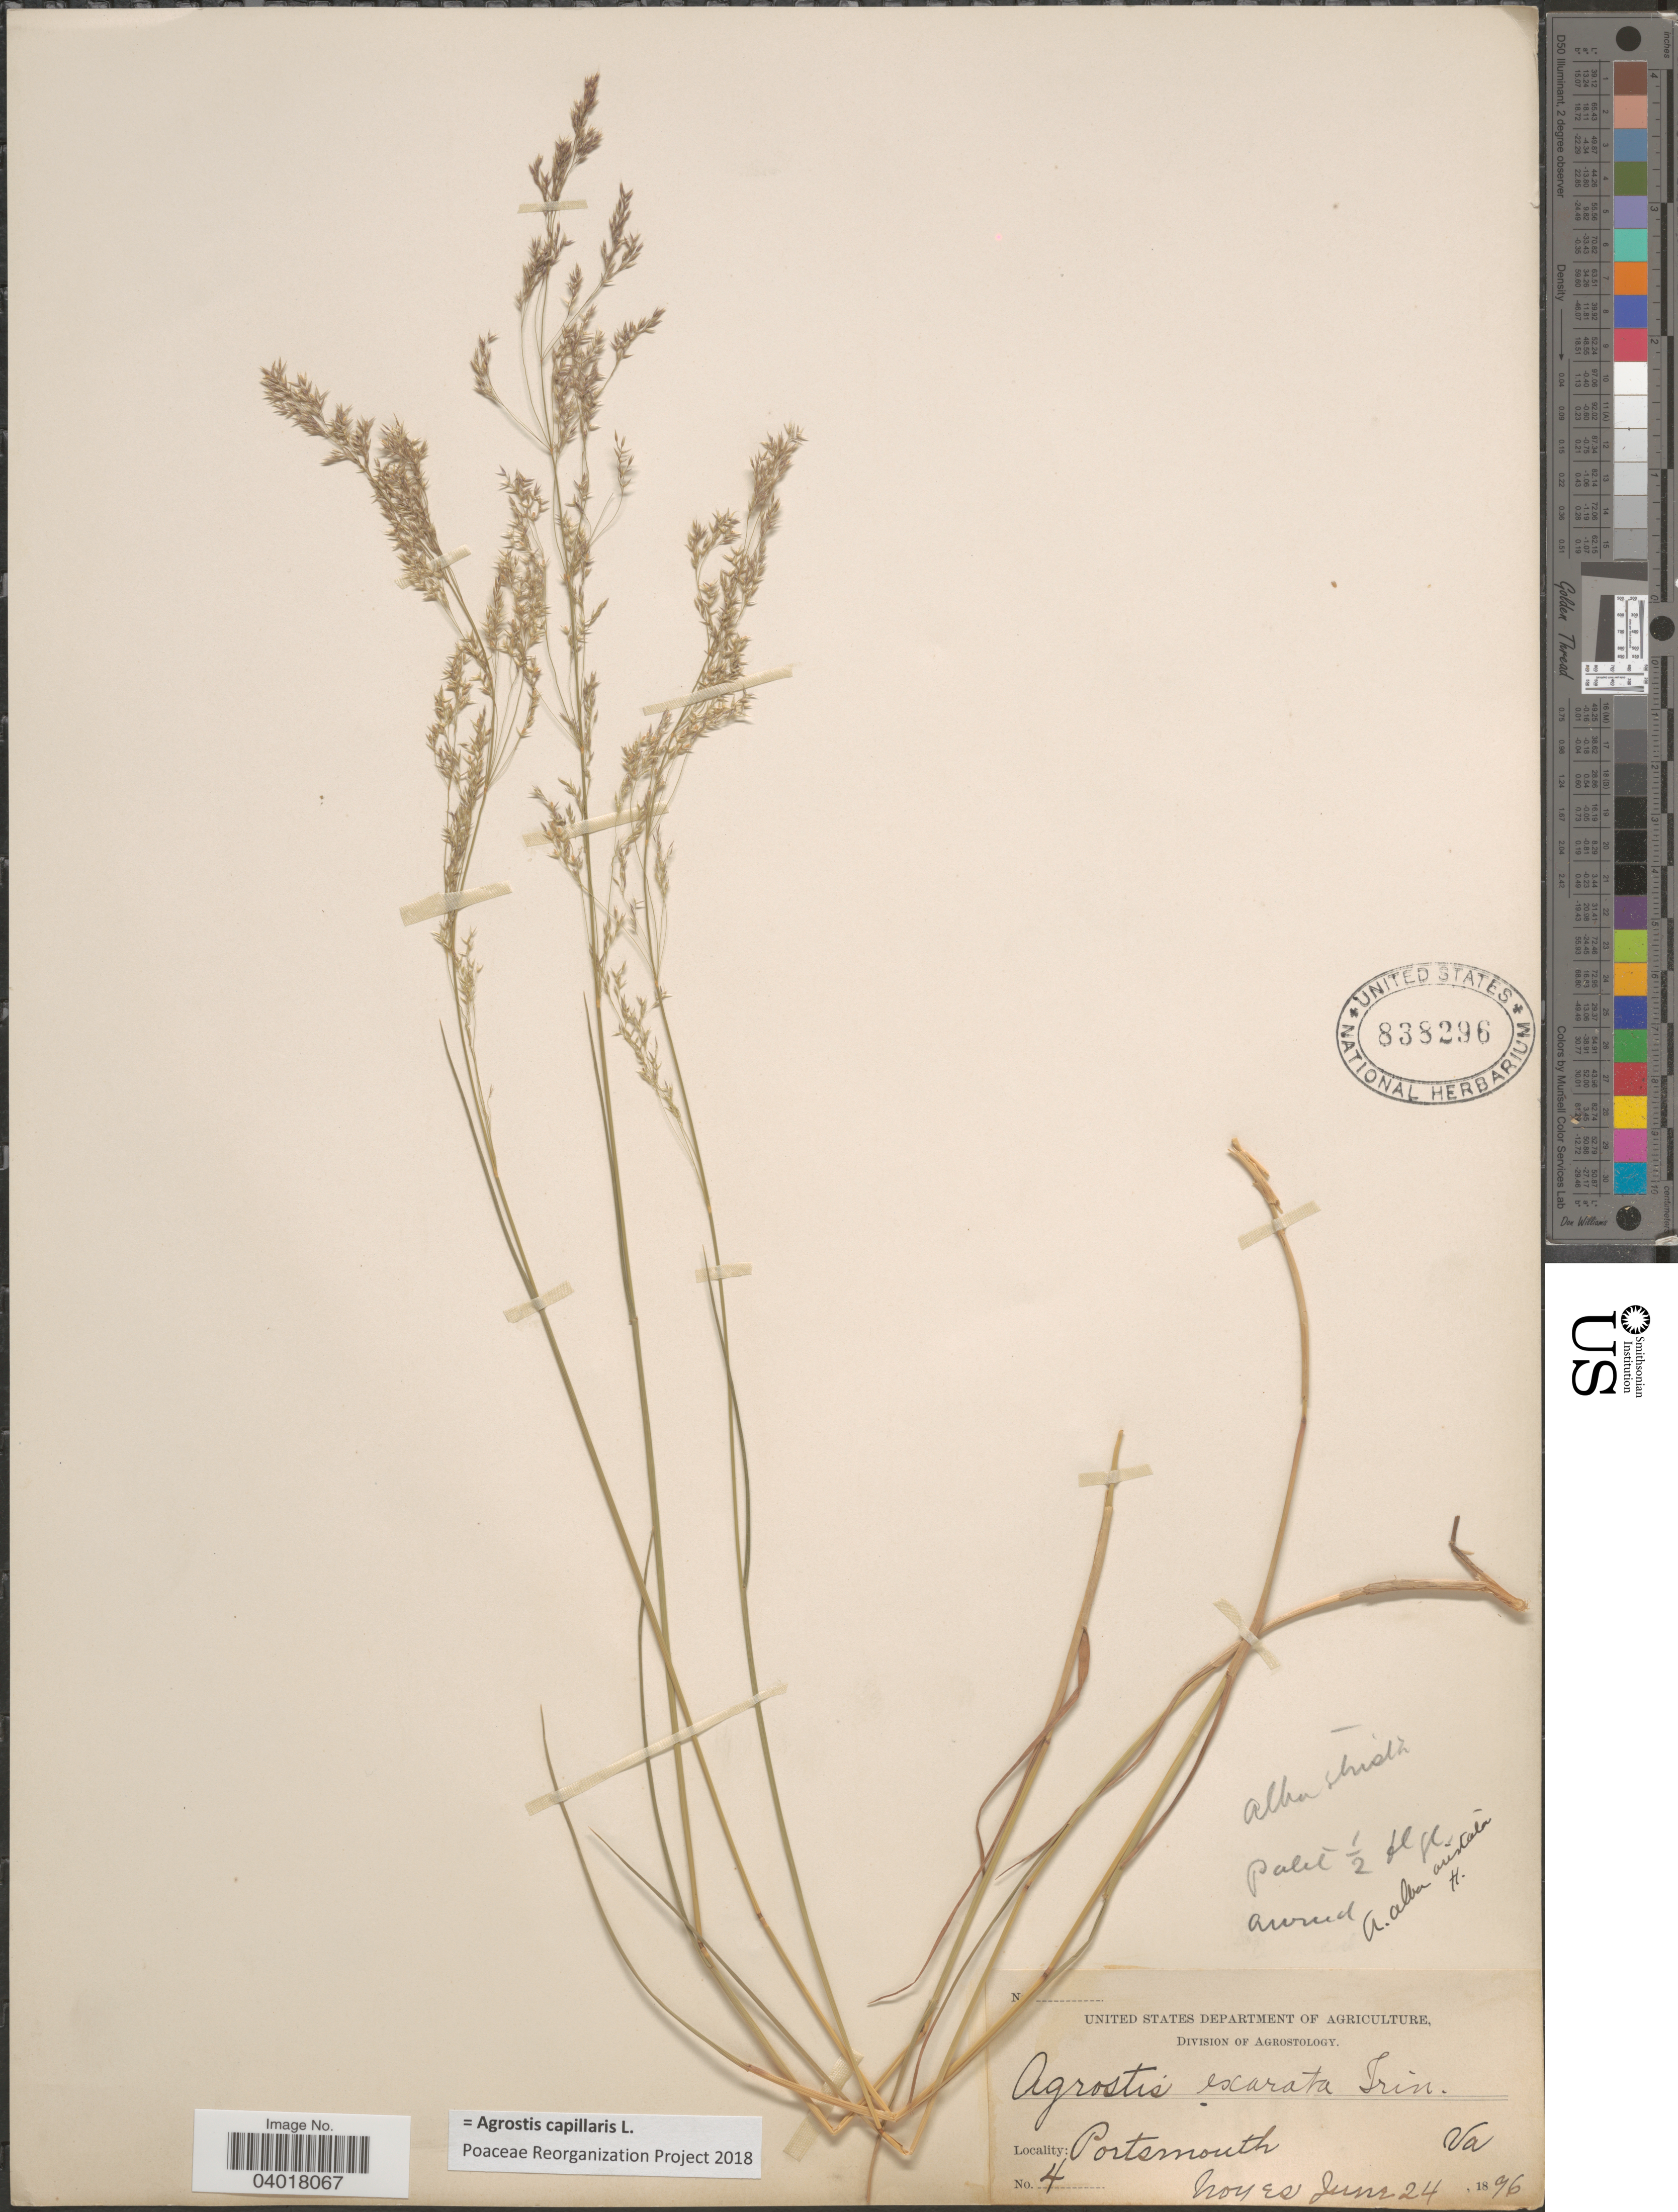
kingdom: Plantae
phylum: Tracheophyta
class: Liliopsida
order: Poales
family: Poaceae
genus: Agrostis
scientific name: Agrostis capillaris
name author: L.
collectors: Noyes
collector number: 4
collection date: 1896-06-24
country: United States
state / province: Virginia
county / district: City of Portsmouth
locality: Portsmouth.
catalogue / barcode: US 838296